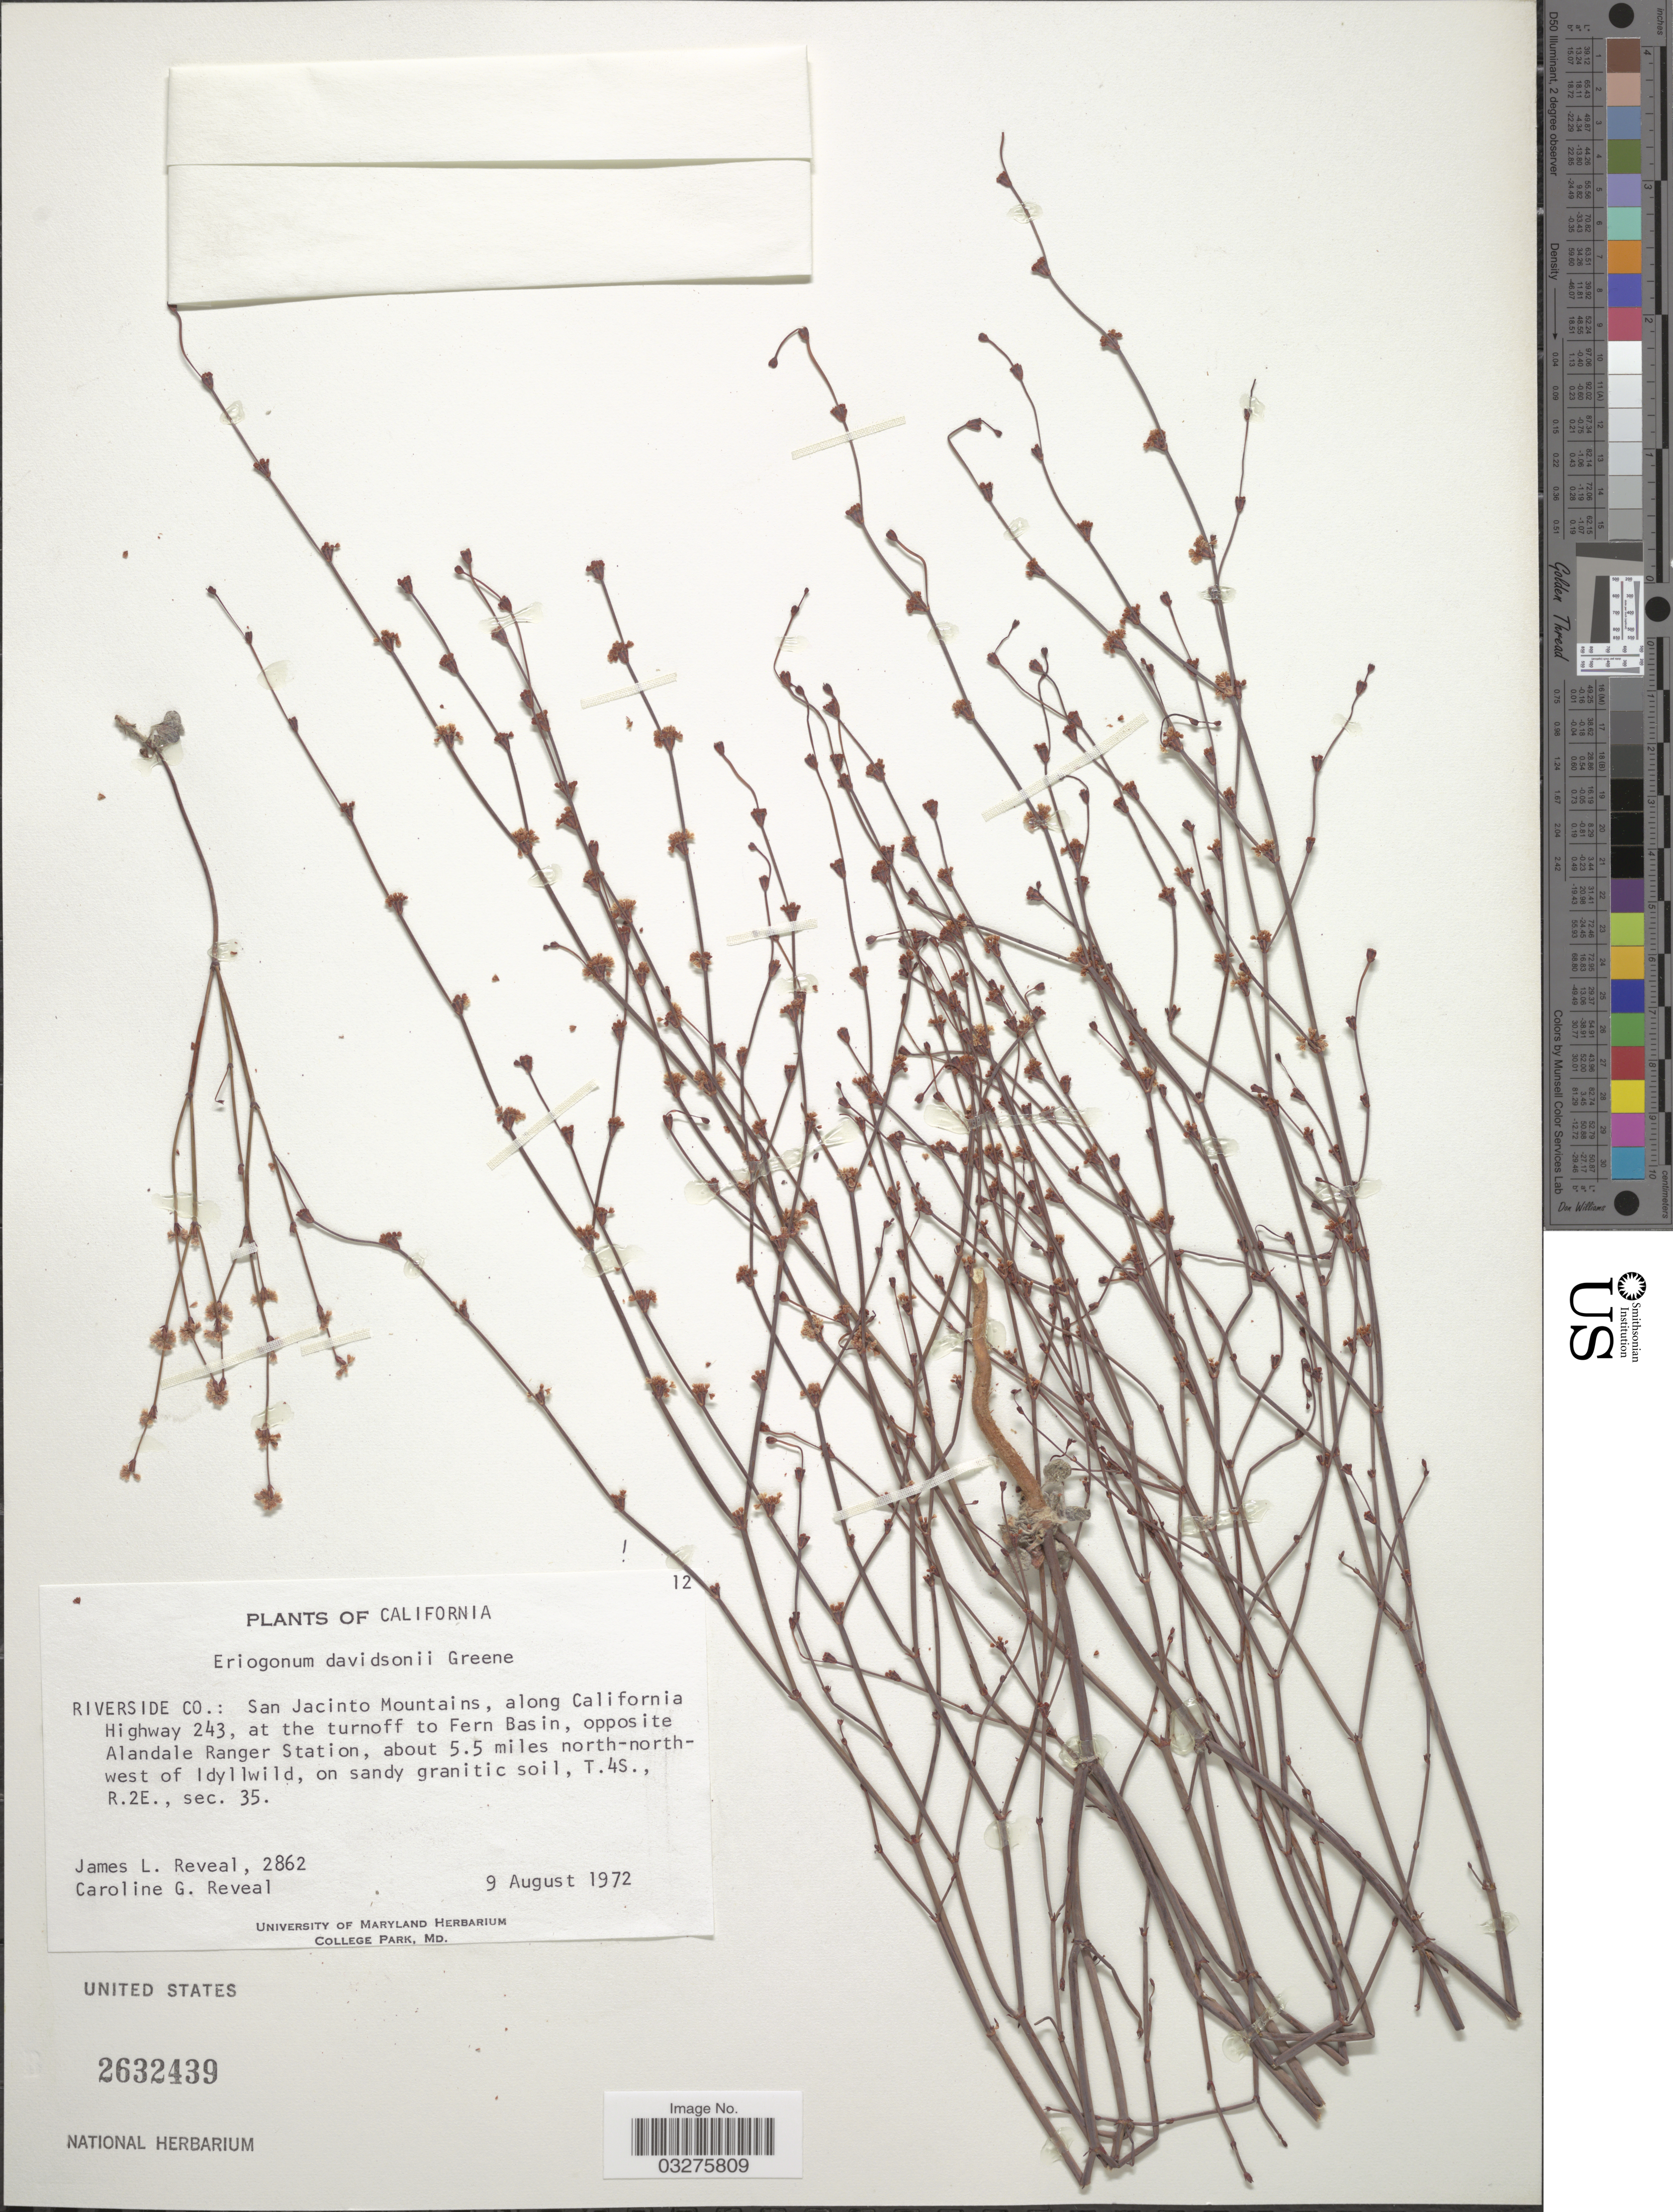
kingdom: Plantae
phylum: Tracheophyta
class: Magnoliopsida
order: Caryophyllales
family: Polygonaceae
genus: Eriogonum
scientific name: Eriogonum davidsonii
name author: Greene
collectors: J. L. Reveal & C. G. Reveal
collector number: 2862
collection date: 1972-08-09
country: United States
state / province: California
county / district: Riverside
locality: Riverside Co.: San Jacinto Mountains, along California Highway 243, at the turnoff to Fern Basin, opposite Alandale Ranger Station, about 5.5 miles north-northwest of Idyllwild. T.4S., R.2E., sec. 35.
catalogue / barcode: US 2632439